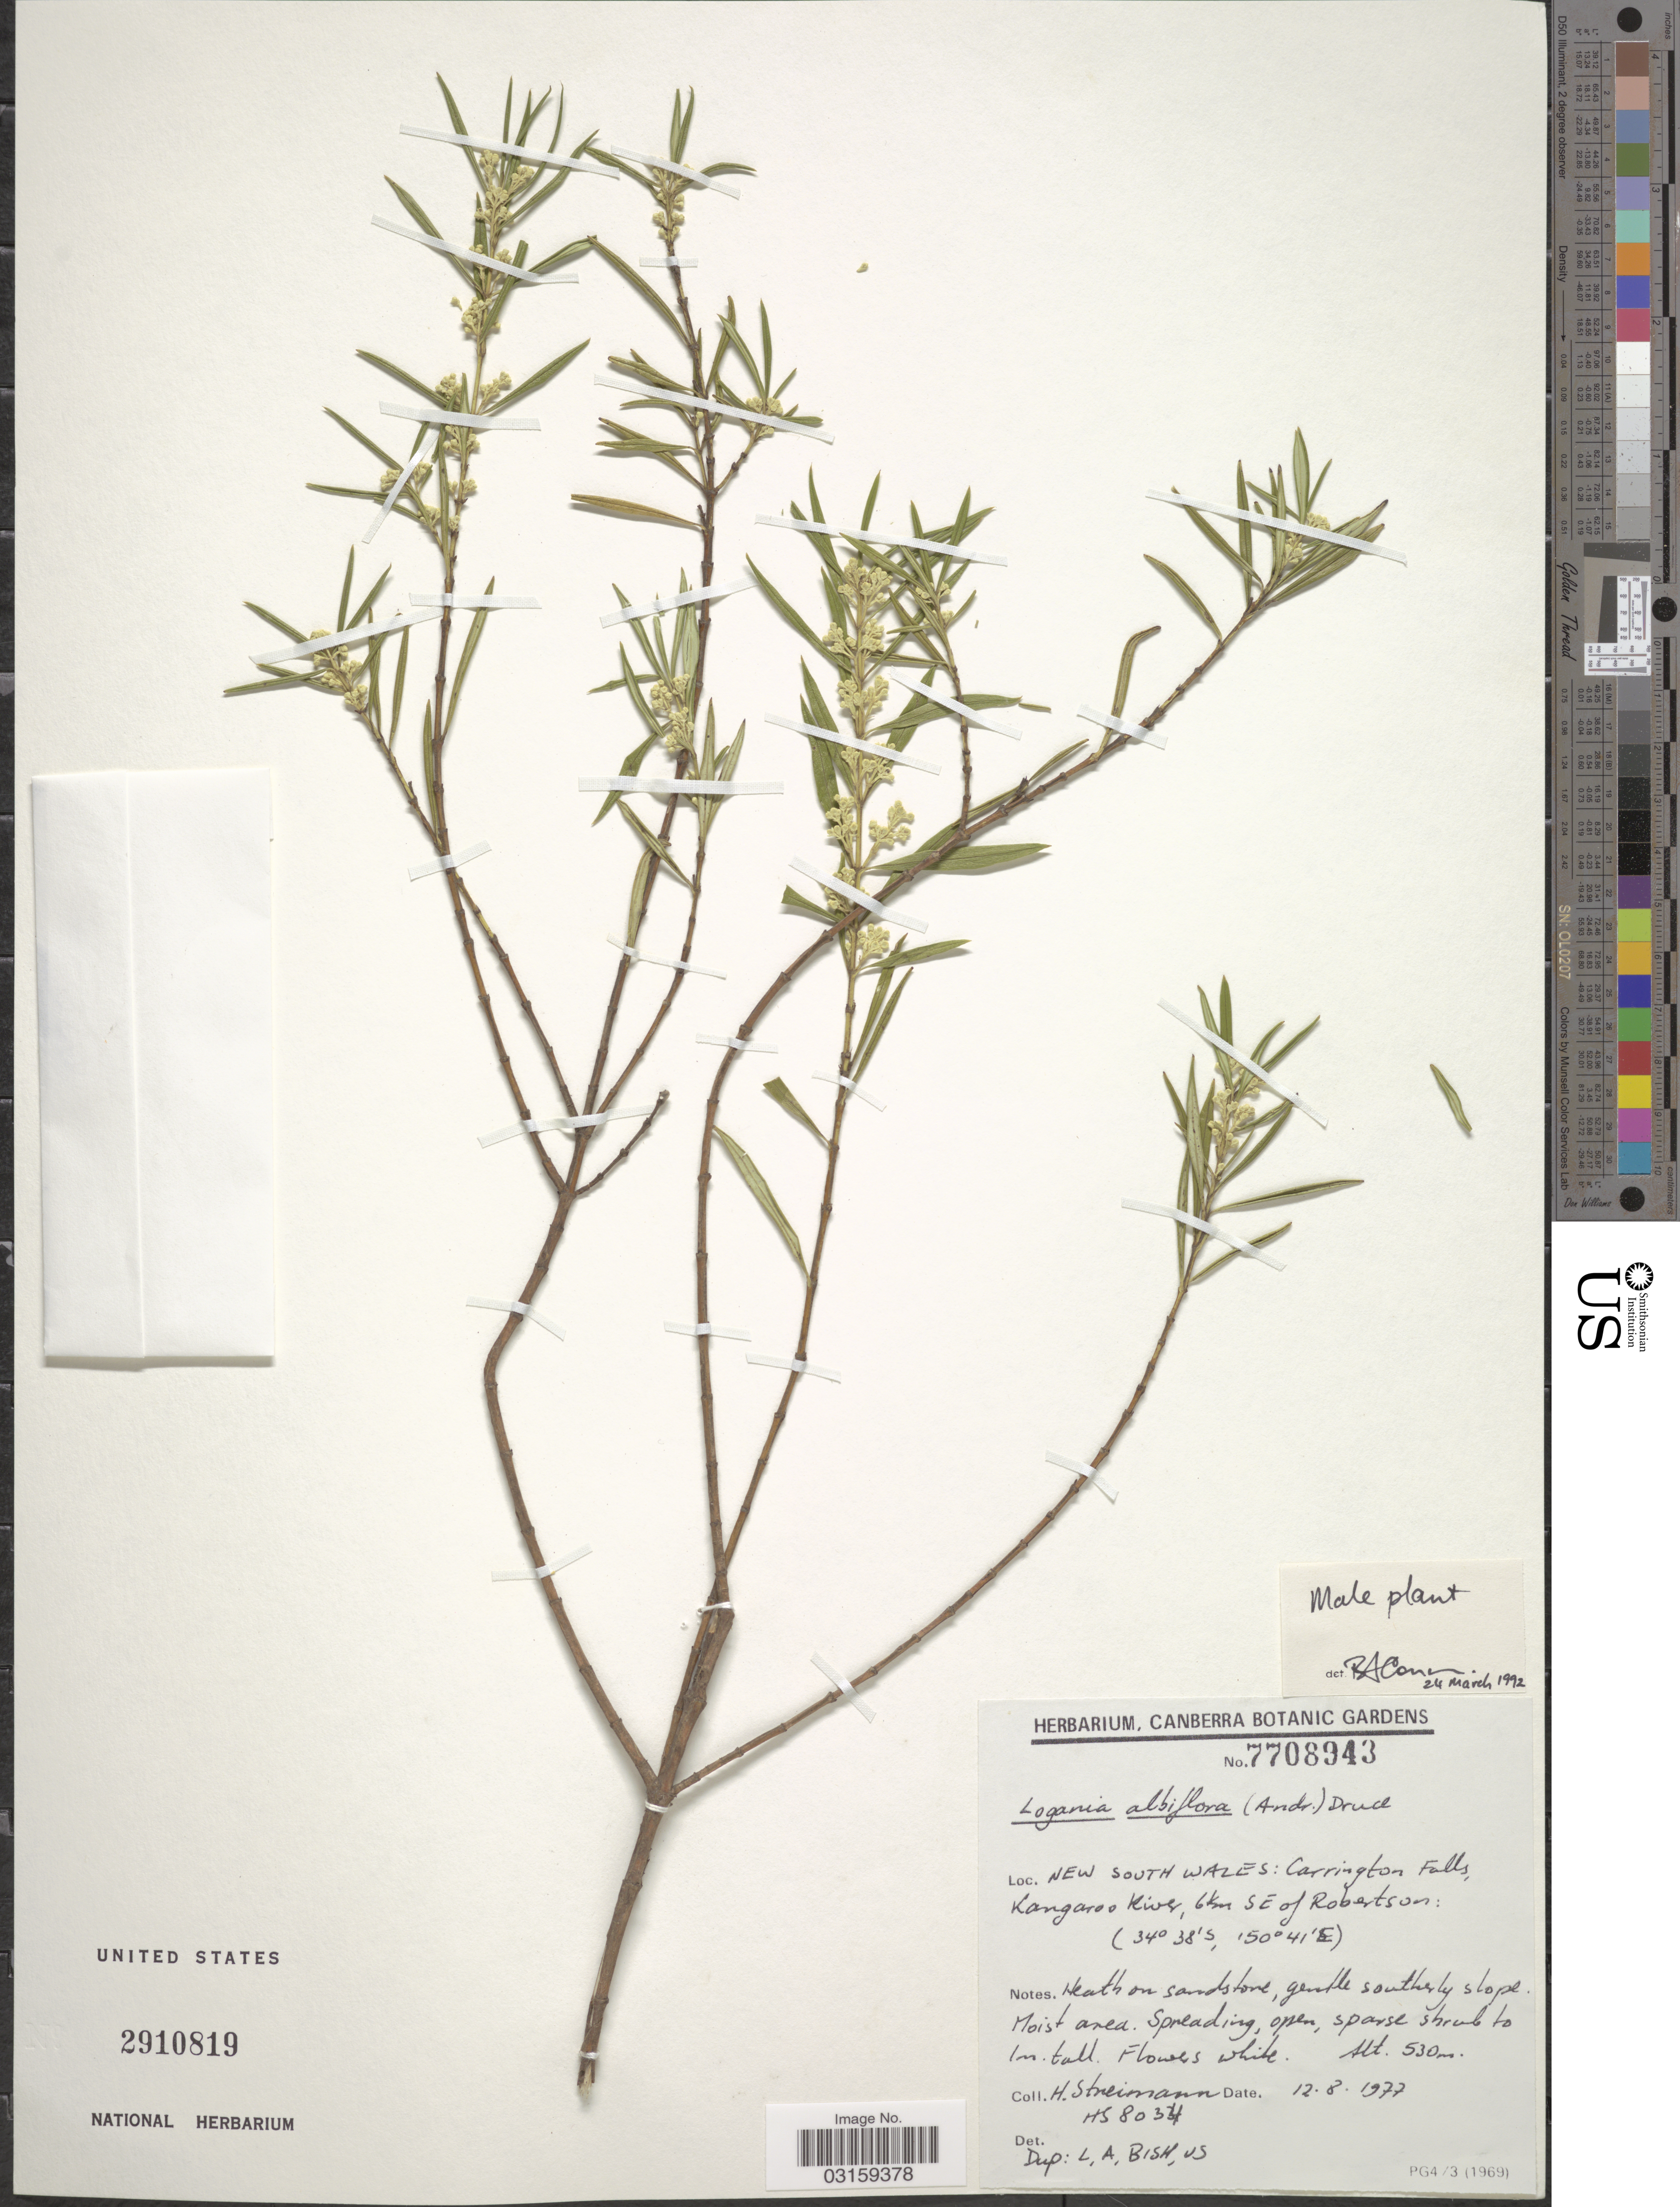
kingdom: Plantae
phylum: Tracheophyta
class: Magnoliopsida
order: Gentianales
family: Loganiaceae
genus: Logania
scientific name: Logania albiflora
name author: (Andrews) Druce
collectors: H. Streimann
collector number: HS8034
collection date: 1977-08-12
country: Australia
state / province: New South Wales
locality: Carrington Falls, Kangaroo River, 6 km SE of Robertson.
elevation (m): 530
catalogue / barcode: US 2910819